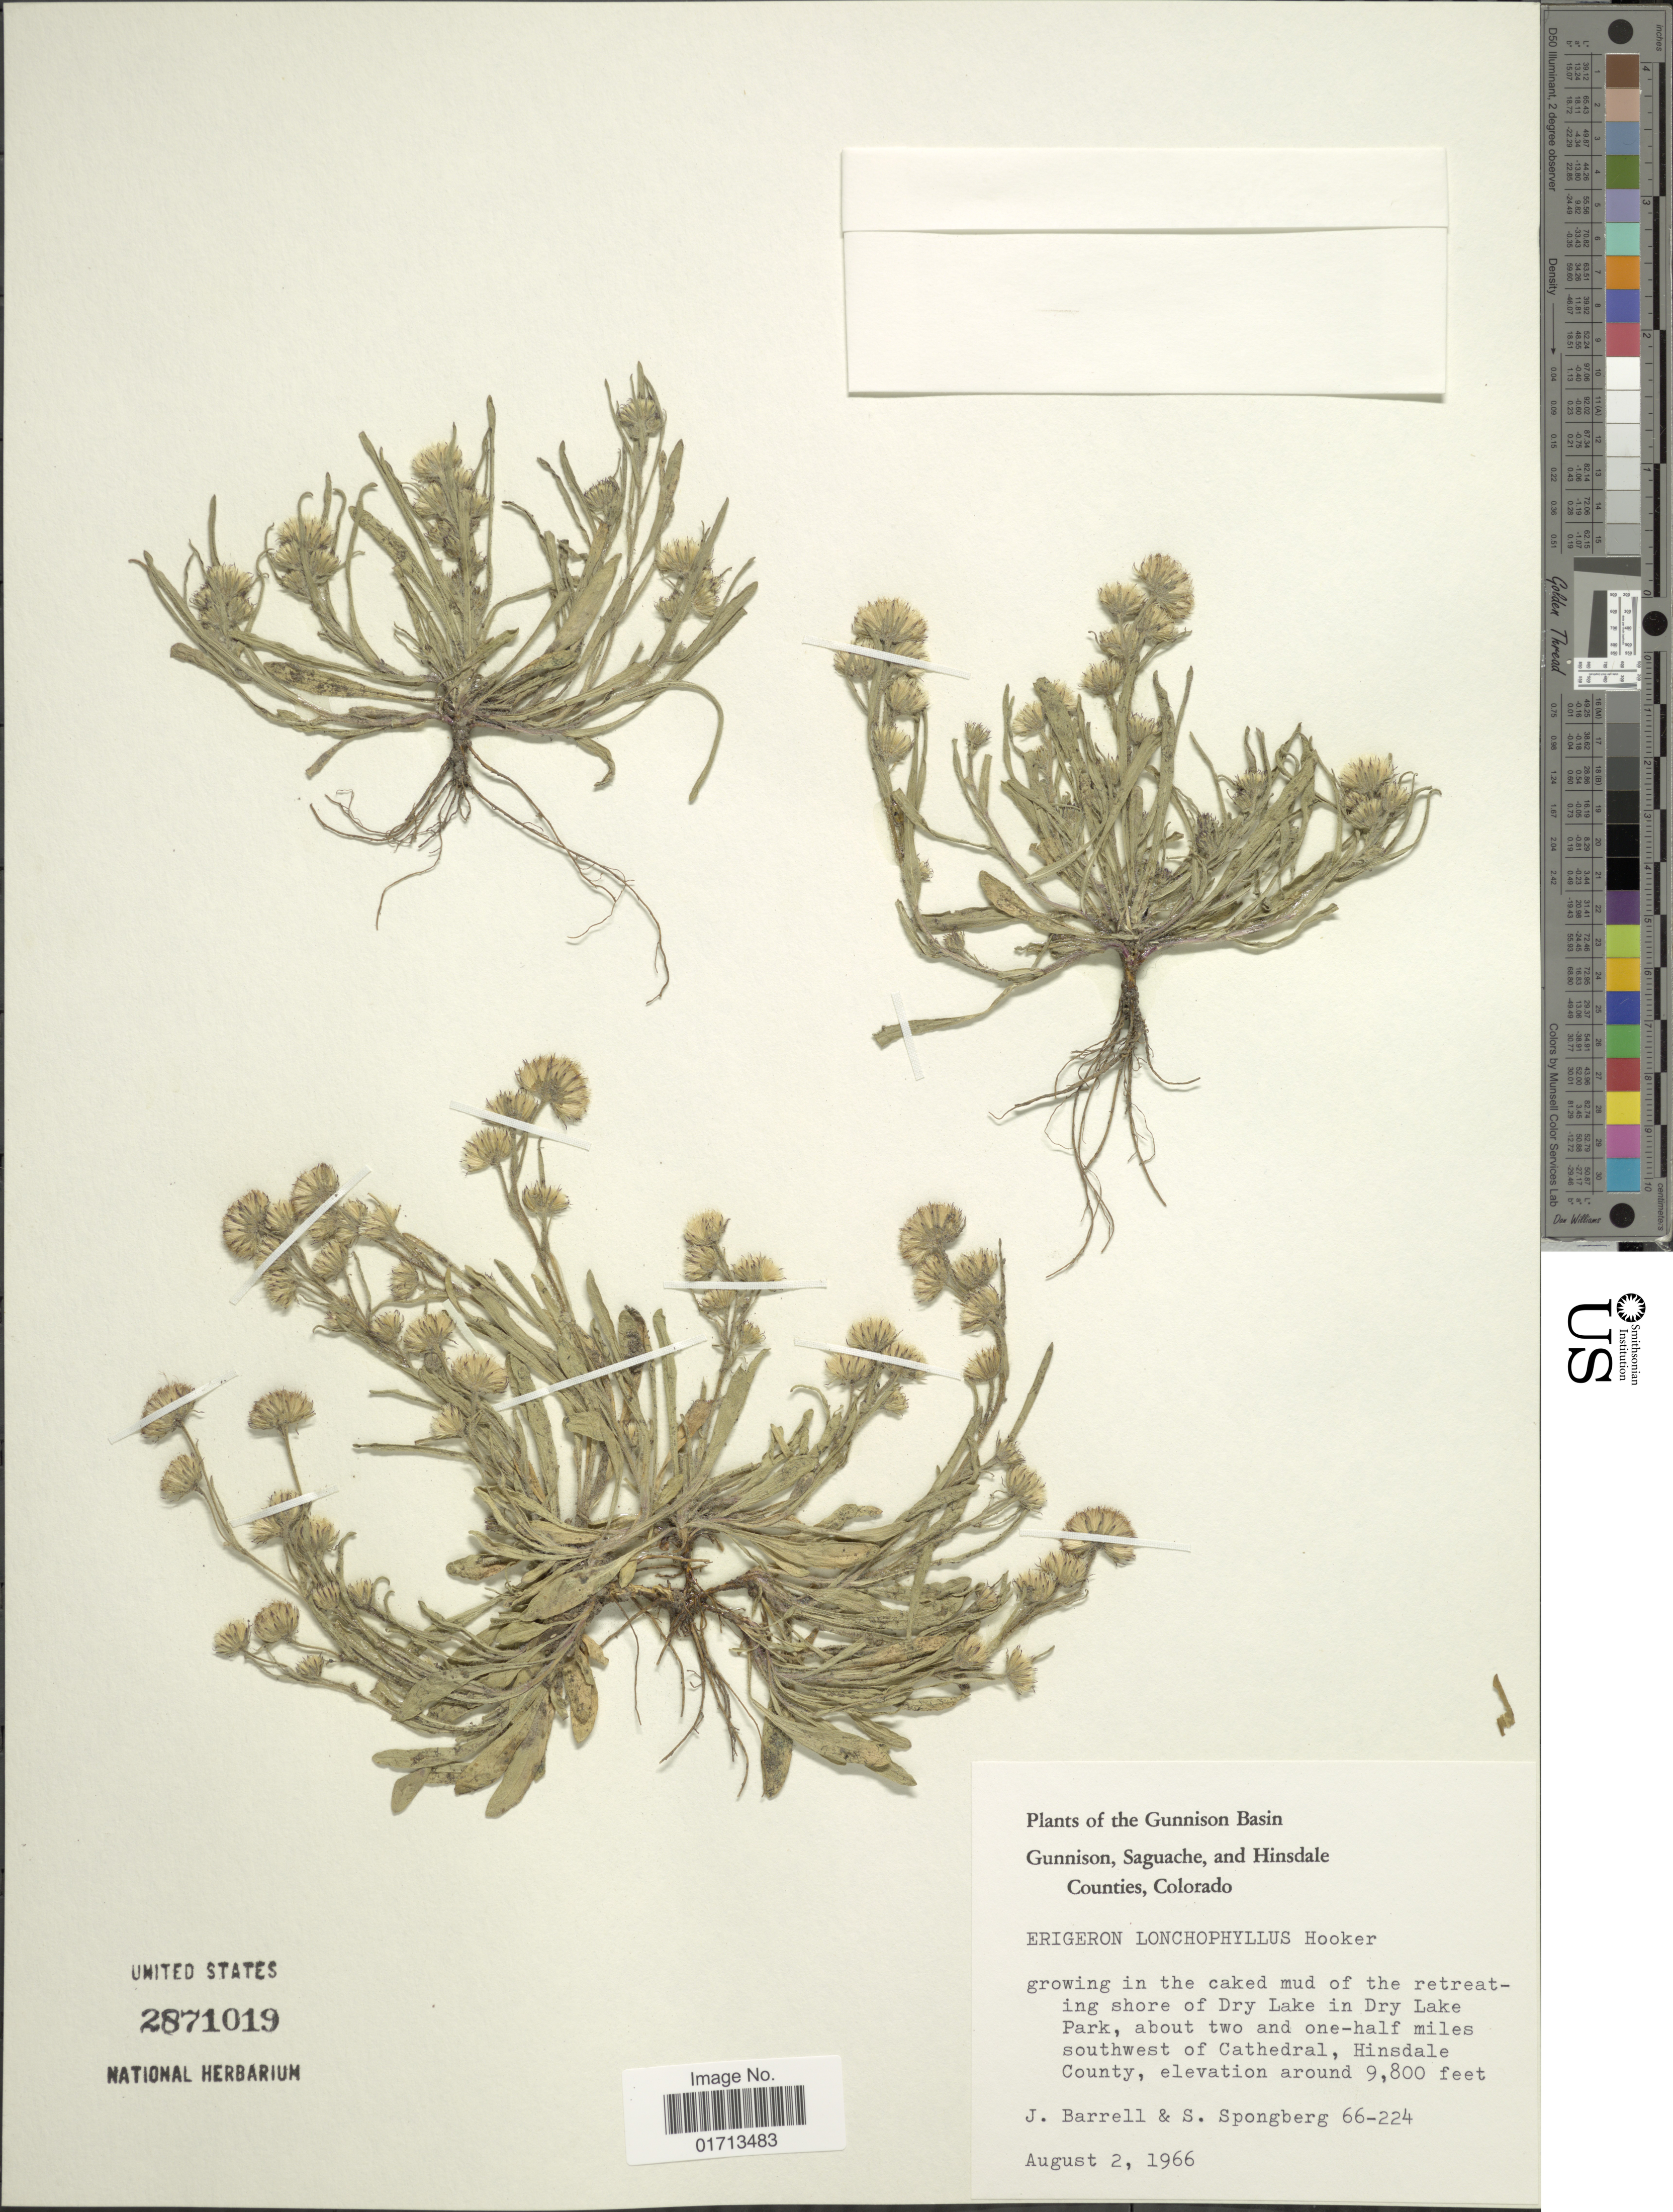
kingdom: Plantae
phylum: Tracheophyta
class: Magnoliopsida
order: Asterales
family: Asteraceae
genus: Erigeron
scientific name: Erigeron lonchophyllus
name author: Hook.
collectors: J. Barrell & S. A.Spongberg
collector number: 66-224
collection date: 1966-08-02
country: United States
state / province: Colorado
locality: Gunnison Basin. retreating shore of Dry Lake in Dry Lake Park, about two and one-half miles southwest of Cathedral, Hinsdale County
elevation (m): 2987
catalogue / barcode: US 2871019